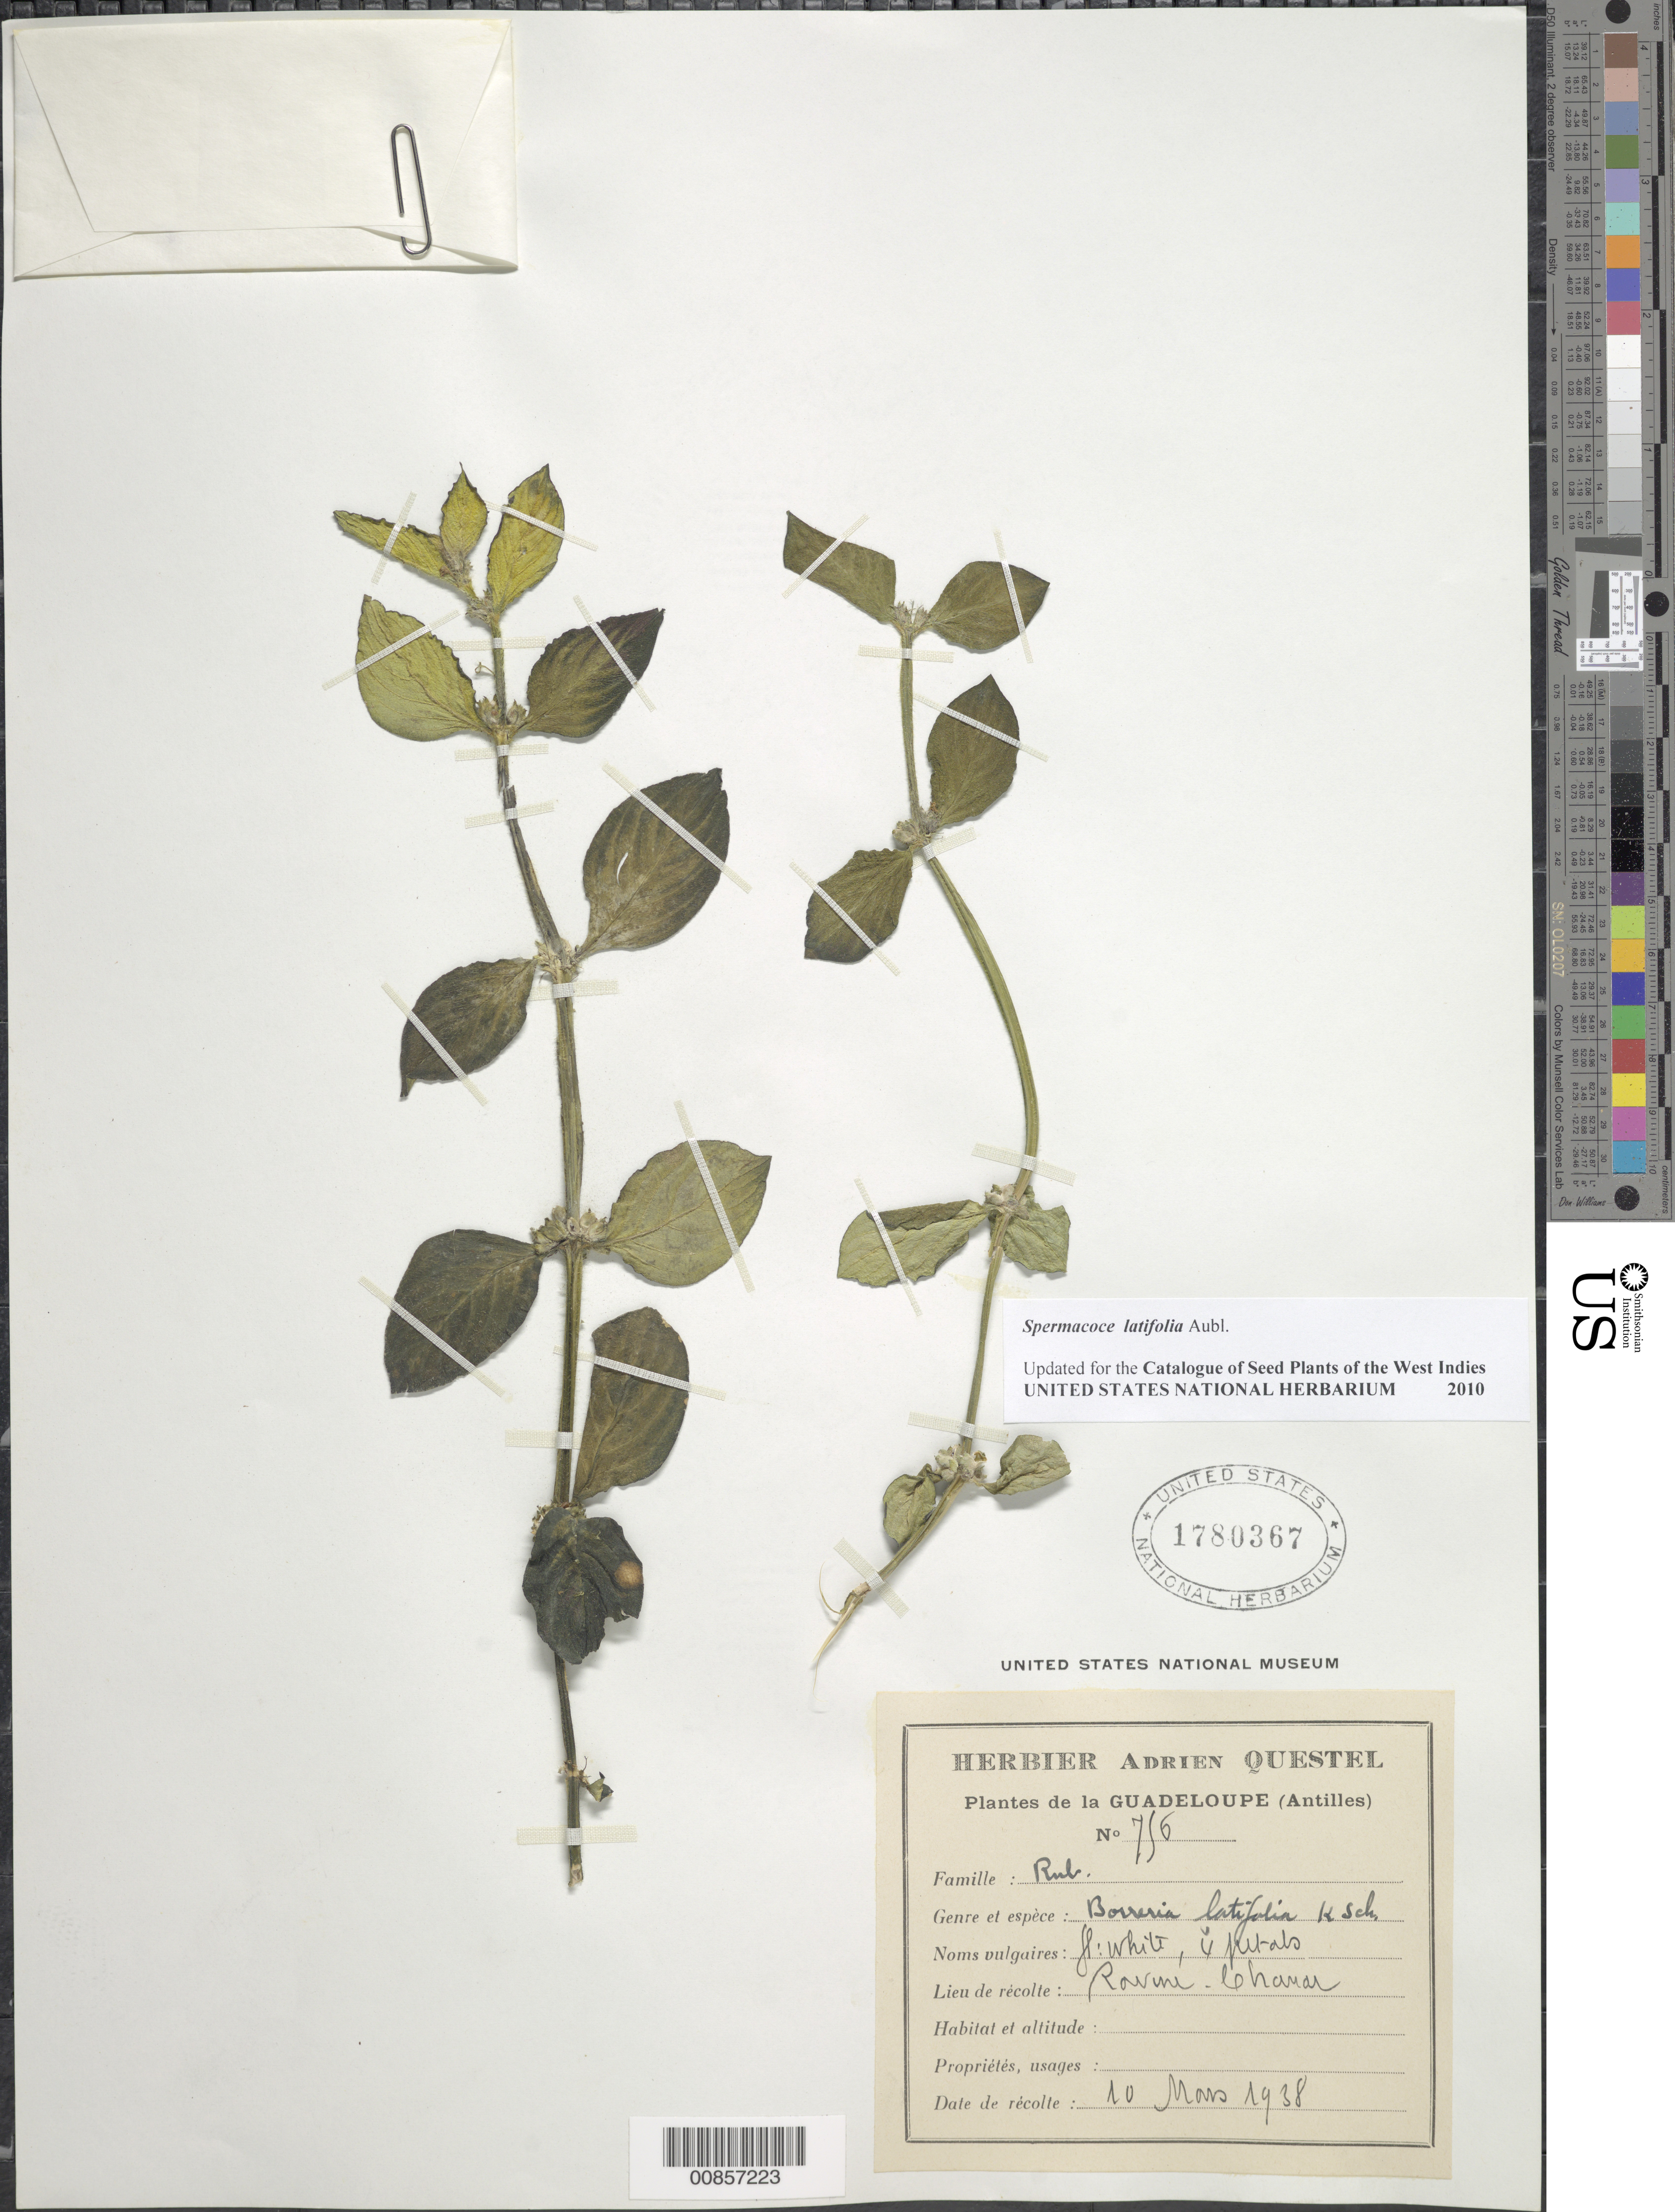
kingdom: Plantae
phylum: Tracheophyta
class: Magnoliopsida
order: Gentianales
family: Rubiaceae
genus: Spermacoce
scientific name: Spermacoce latifolia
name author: Aubl.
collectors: A. Questel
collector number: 756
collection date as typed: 10 Mar 1938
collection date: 1938-03-10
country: Guadeloupe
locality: Ravine - Chanar (sp?)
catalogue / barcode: US 1780367